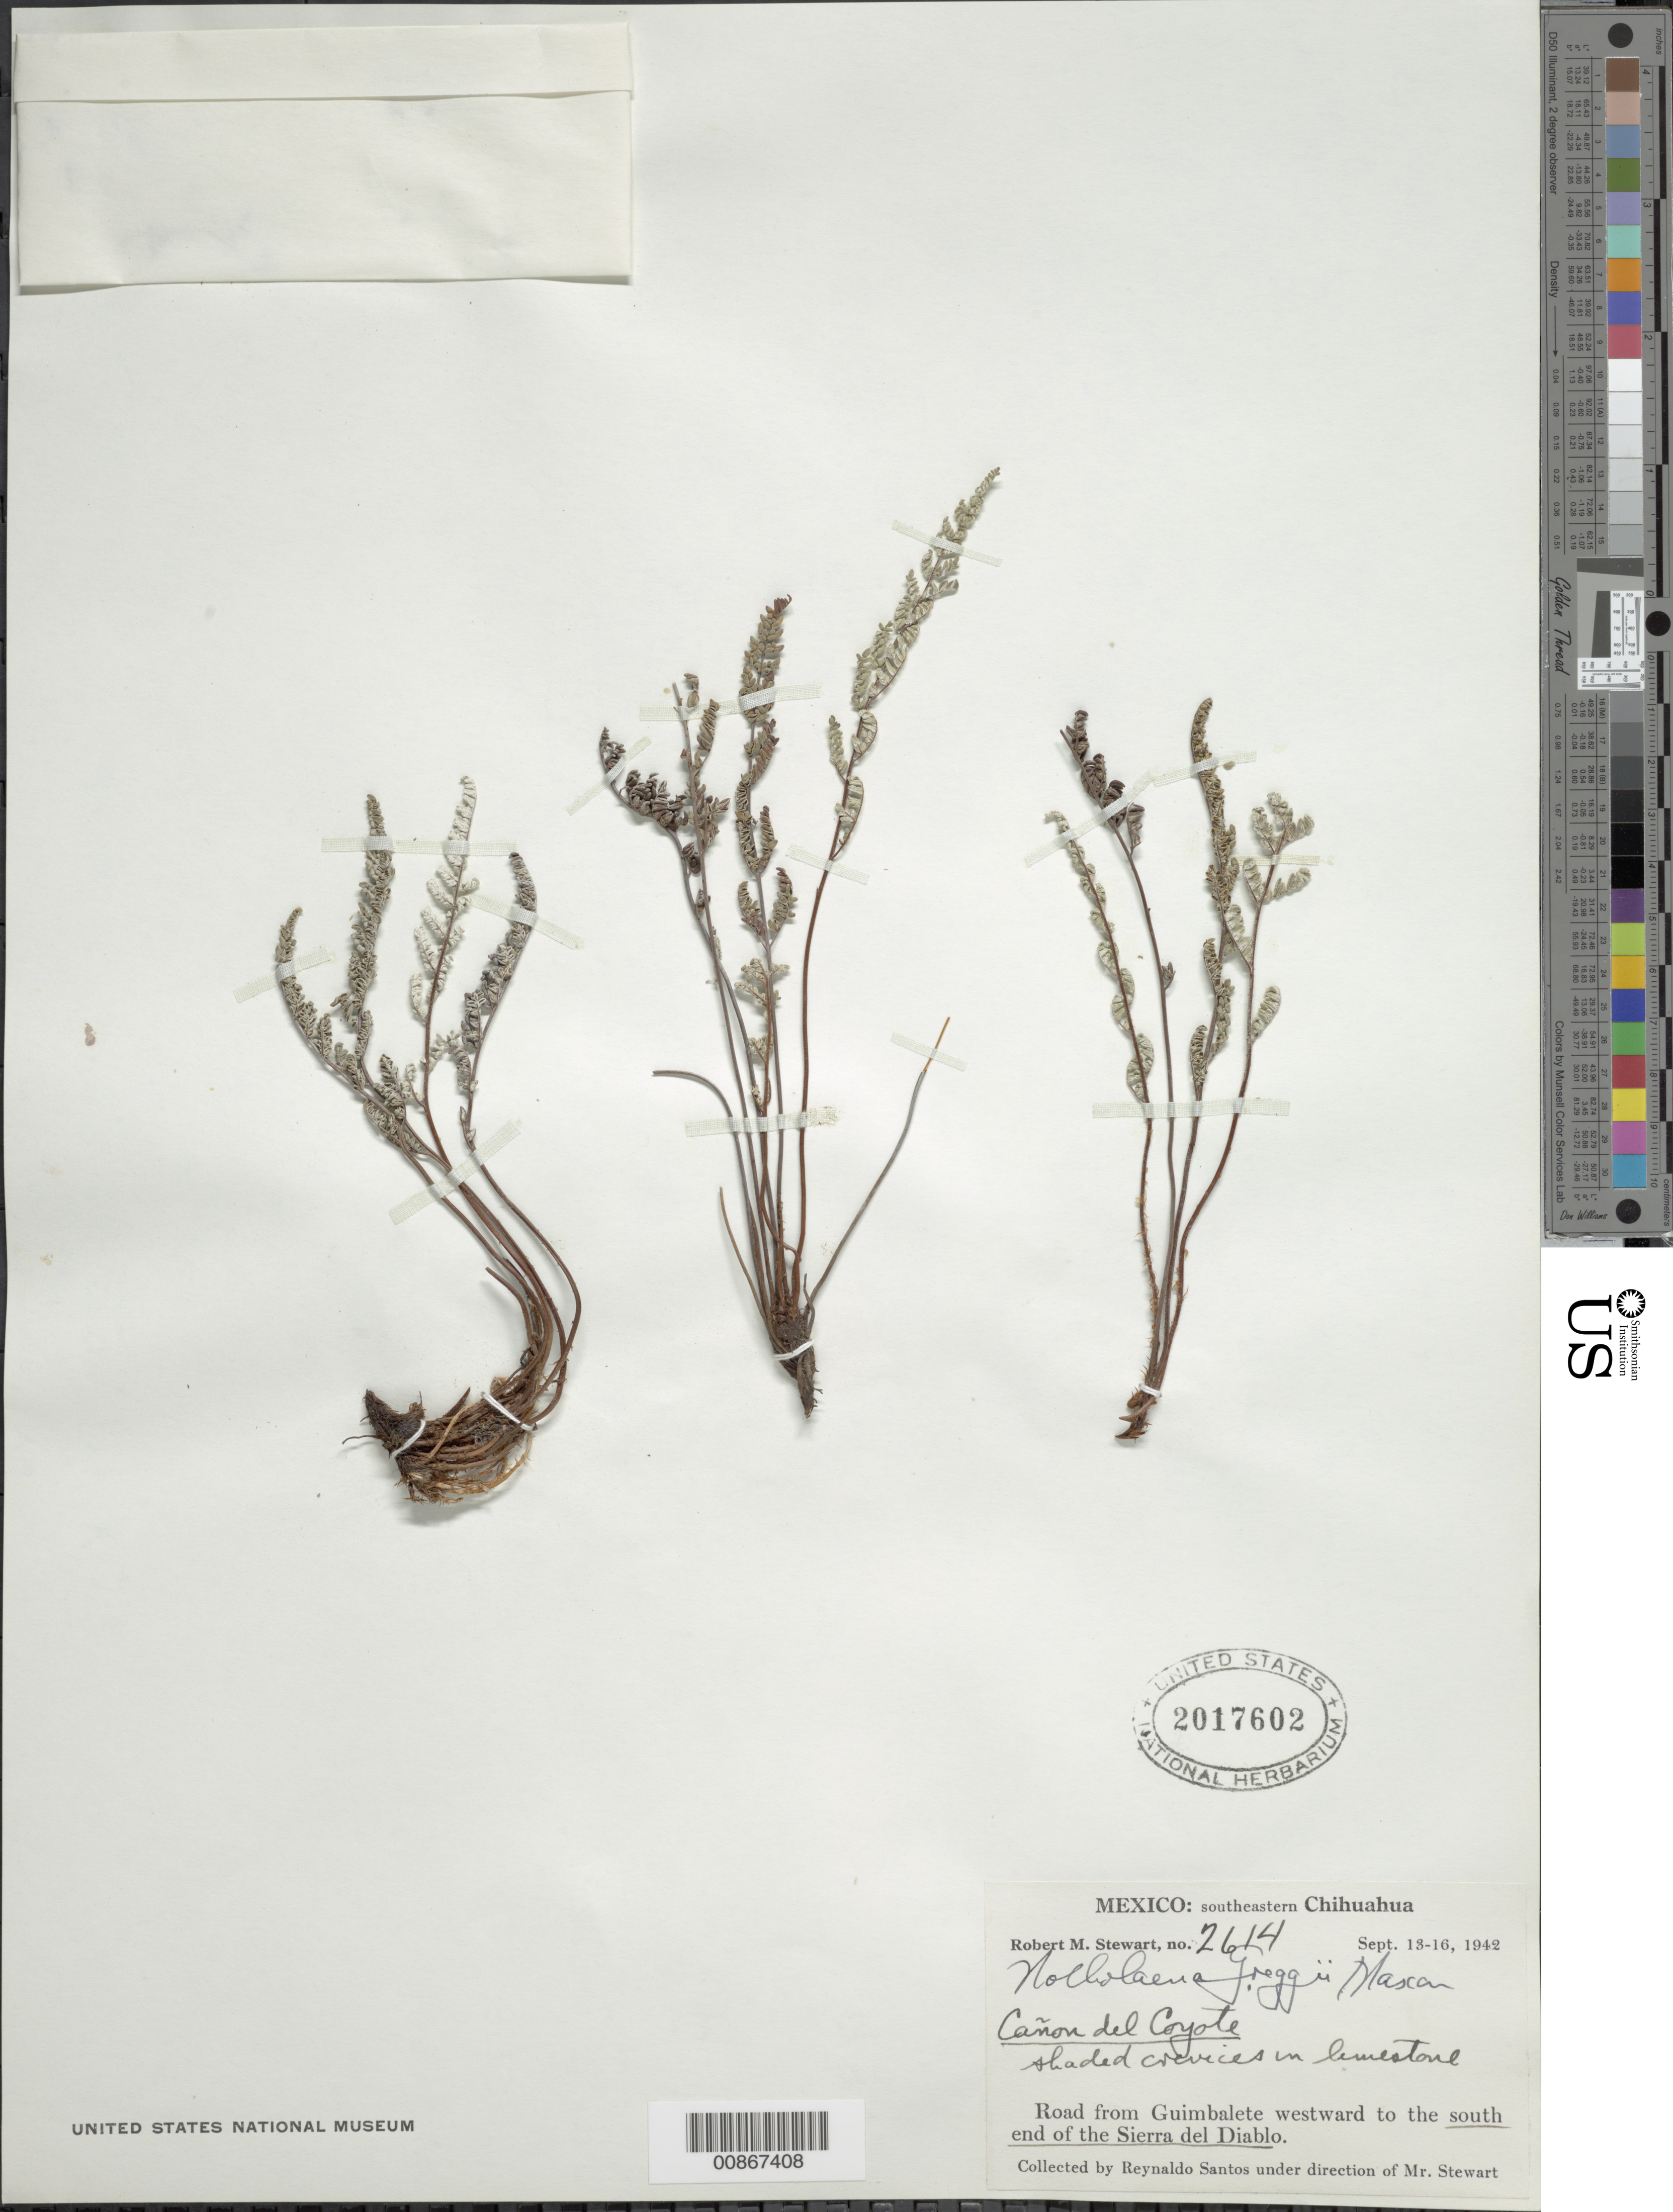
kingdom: Plantae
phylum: Tracheophyta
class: Polypodiopsida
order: Polypodiales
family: Pteridaceae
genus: Notholaena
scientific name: Notholaena greggii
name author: (Mett.) Maxon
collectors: R. M. Stewart & R. Santos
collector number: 2614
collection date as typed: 13 Sep 1942 to 16 Sep 1942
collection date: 1942-09-13/1942-09-16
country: Mexico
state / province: Chihuahua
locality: Southeastern Chihuahua. Road from Guimbalete westward to the south end of the Sierra del Diablo. Cañon del Coyote.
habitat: Shaded crevices in limestone.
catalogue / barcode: US 2017602